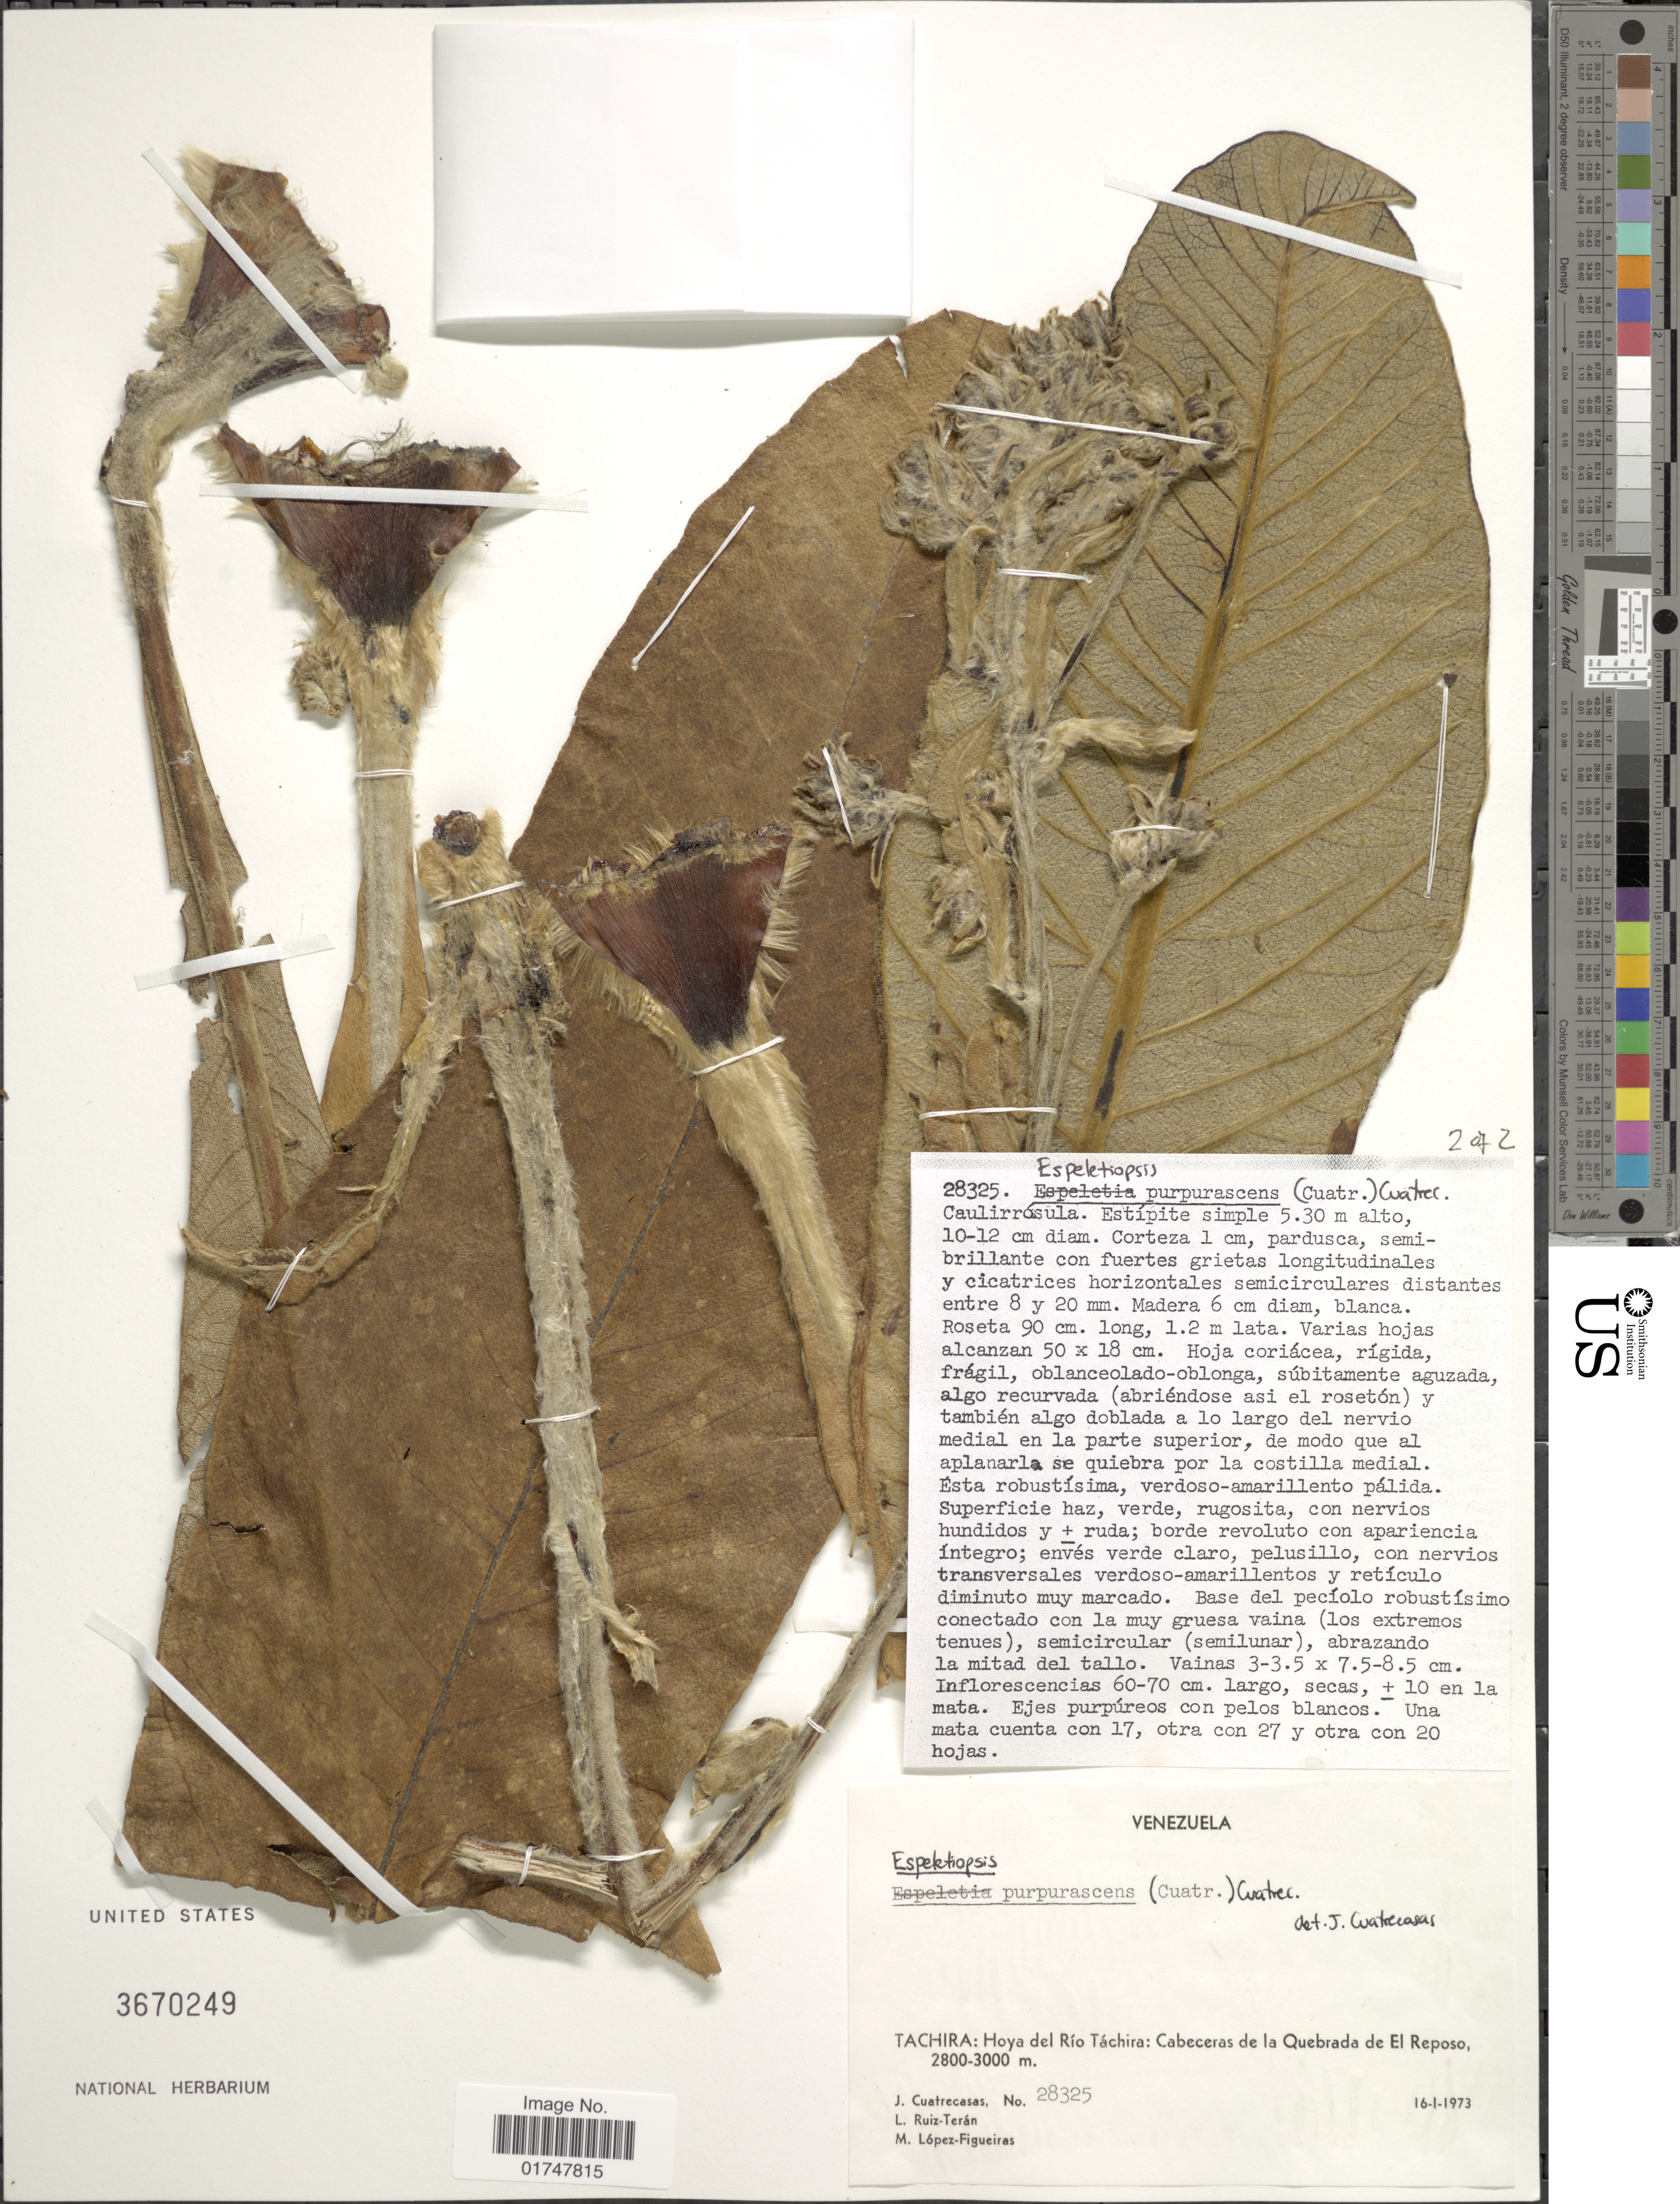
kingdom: Plantae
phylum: Tracheophyta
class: Magnoliopsida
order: Asterales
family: Asteraceae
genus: Espeletiopsis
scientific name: Espeletiopsis purpurascens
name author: (Cuatrec.) Cuatrec.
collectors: J. Cuatrecasas, L. E. Ruíz-Terán & M. López Figueiras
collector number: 28325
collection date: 1973-01-16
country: Venezuela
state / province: Tachira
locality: Hoya del Río Táchira: Cabeceras de la Quebrada de El Reposo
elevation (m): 2800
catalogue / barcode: US 3670249